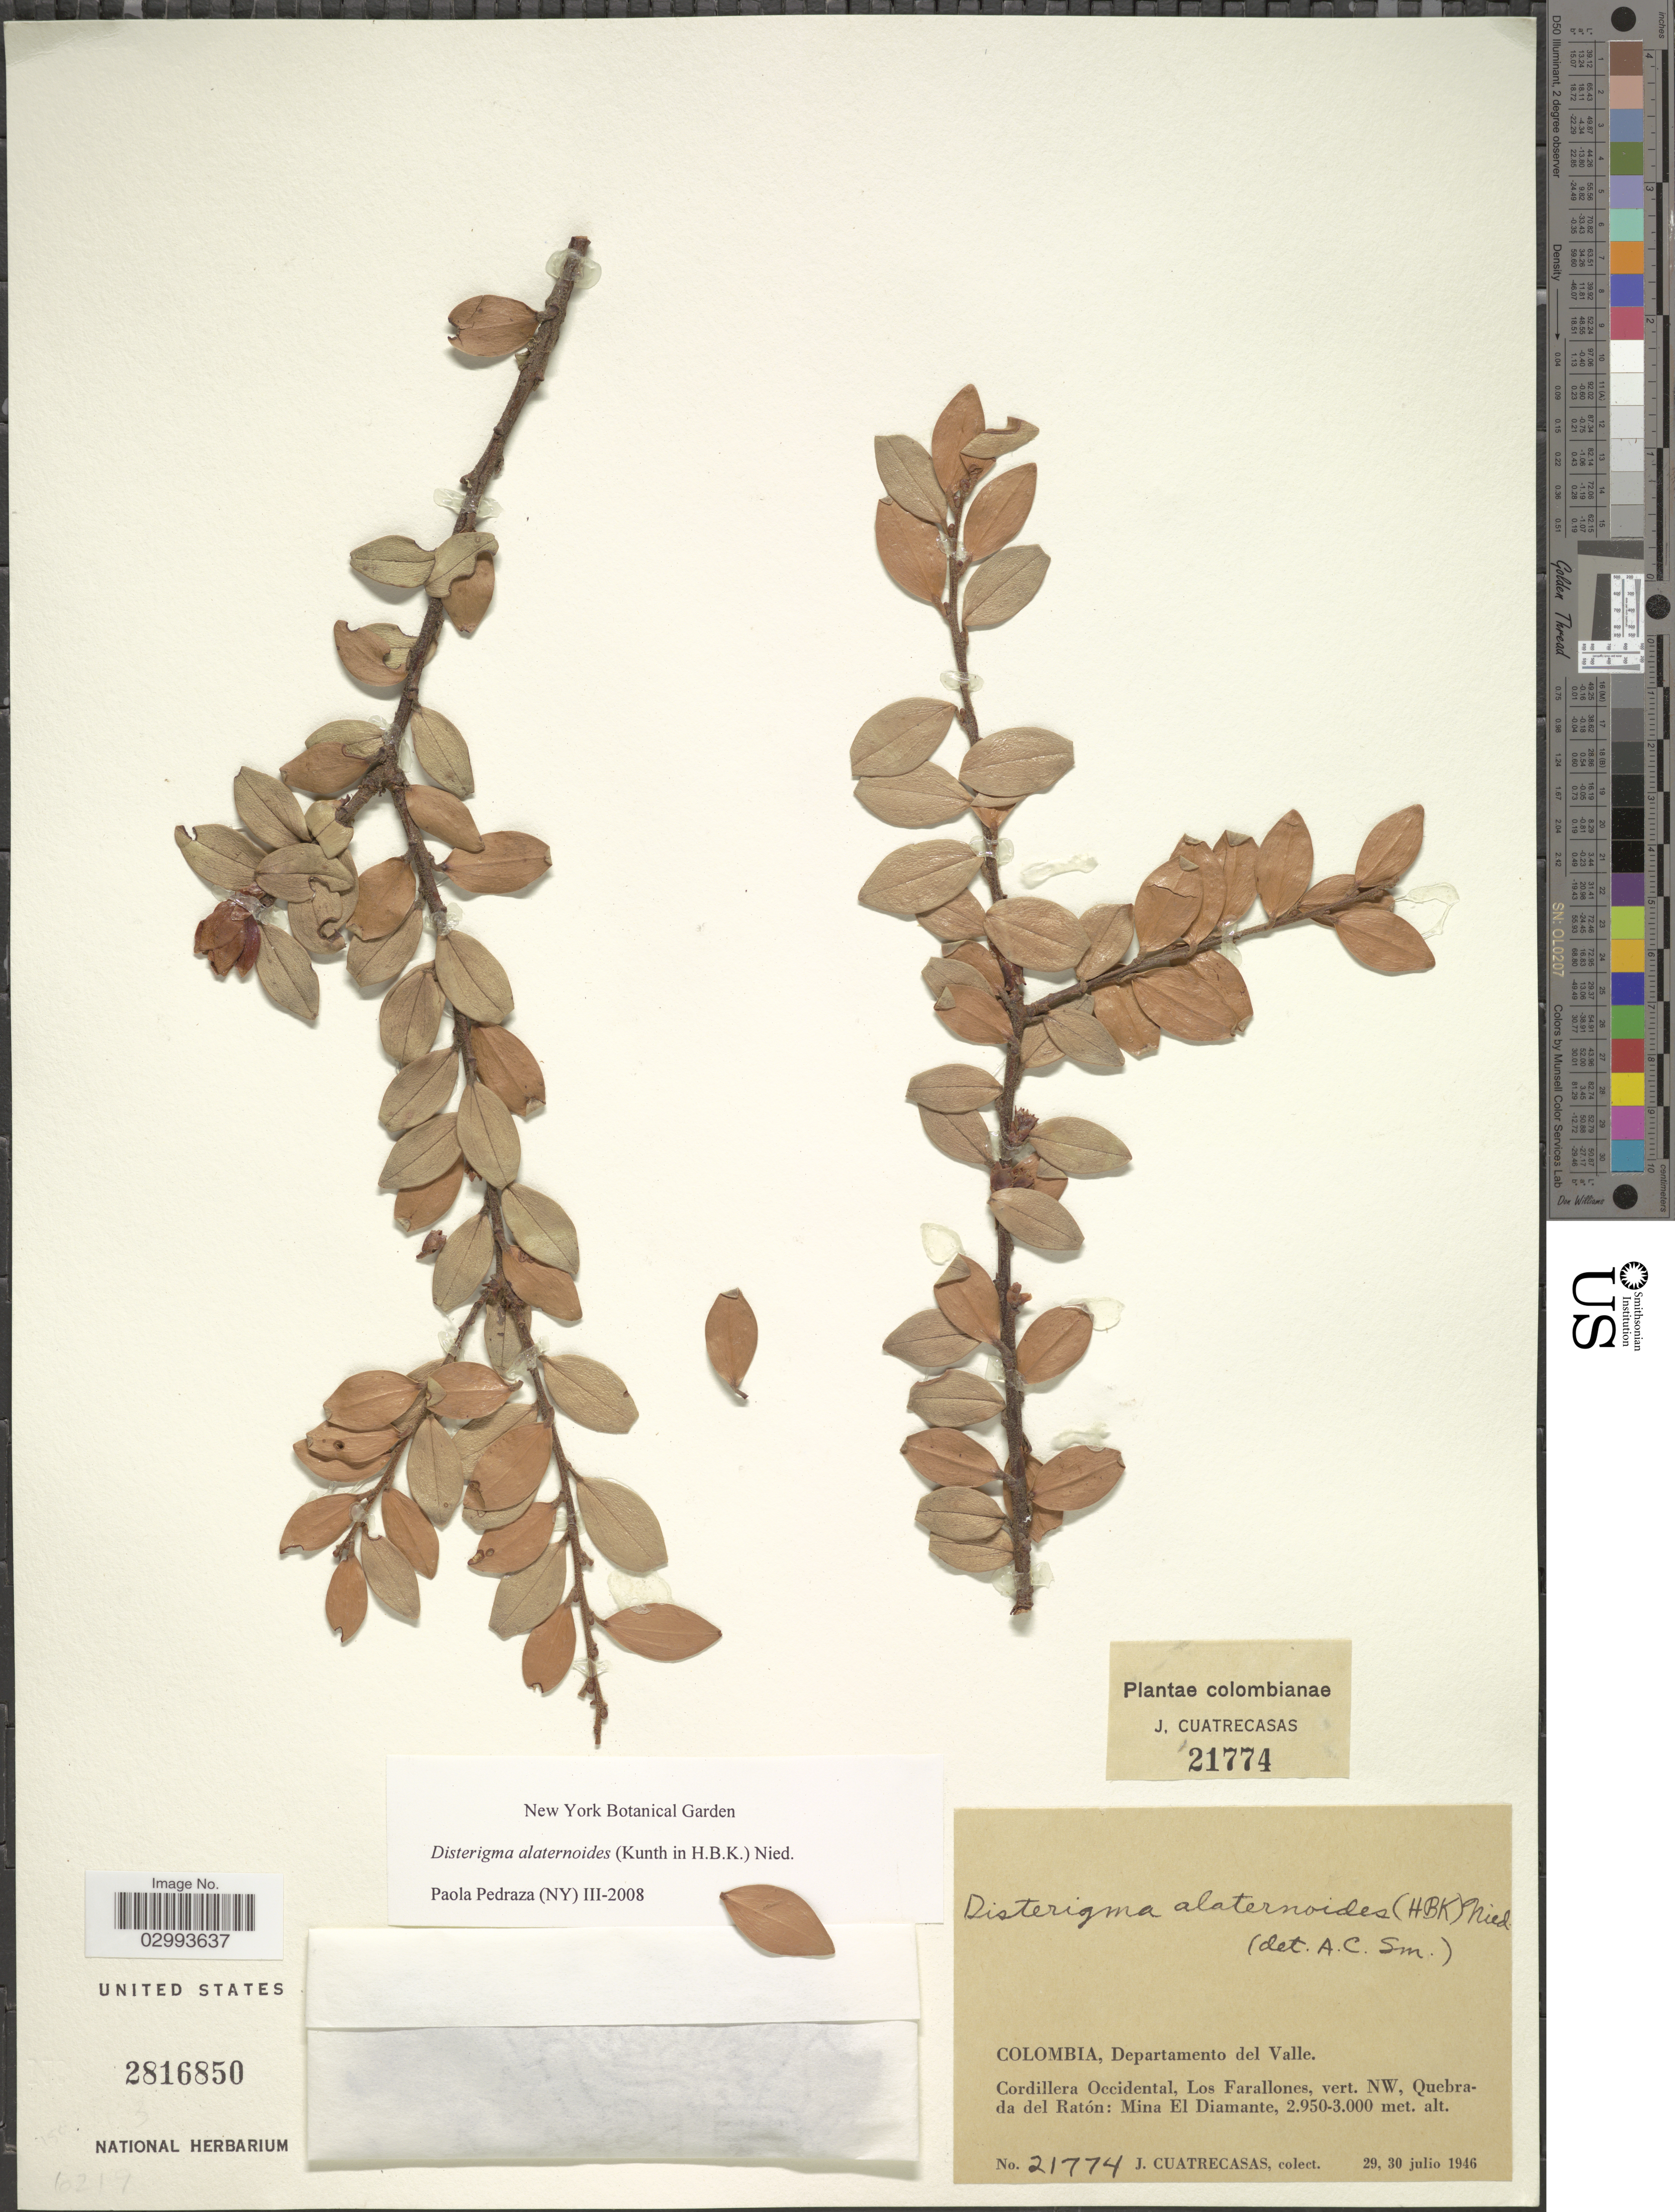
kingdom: Plantae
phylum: Tracheophyta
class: Magnoliopsida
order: Ericales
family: Ericaceae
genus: Disterigma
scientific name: Disterigma alaternoides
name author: (Kunth) Nied.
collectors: J. Cuatrecasas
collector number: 21774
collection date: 1946-07-29/1946-07-30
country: Colombia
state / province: Valle del Cauca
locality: Departamento del Valle, Cordillera Occidental, Los Farallones, vert. NW, Quebrada del Ratón: Mina El Diamante.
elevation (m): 2950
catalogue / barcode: US 2816850